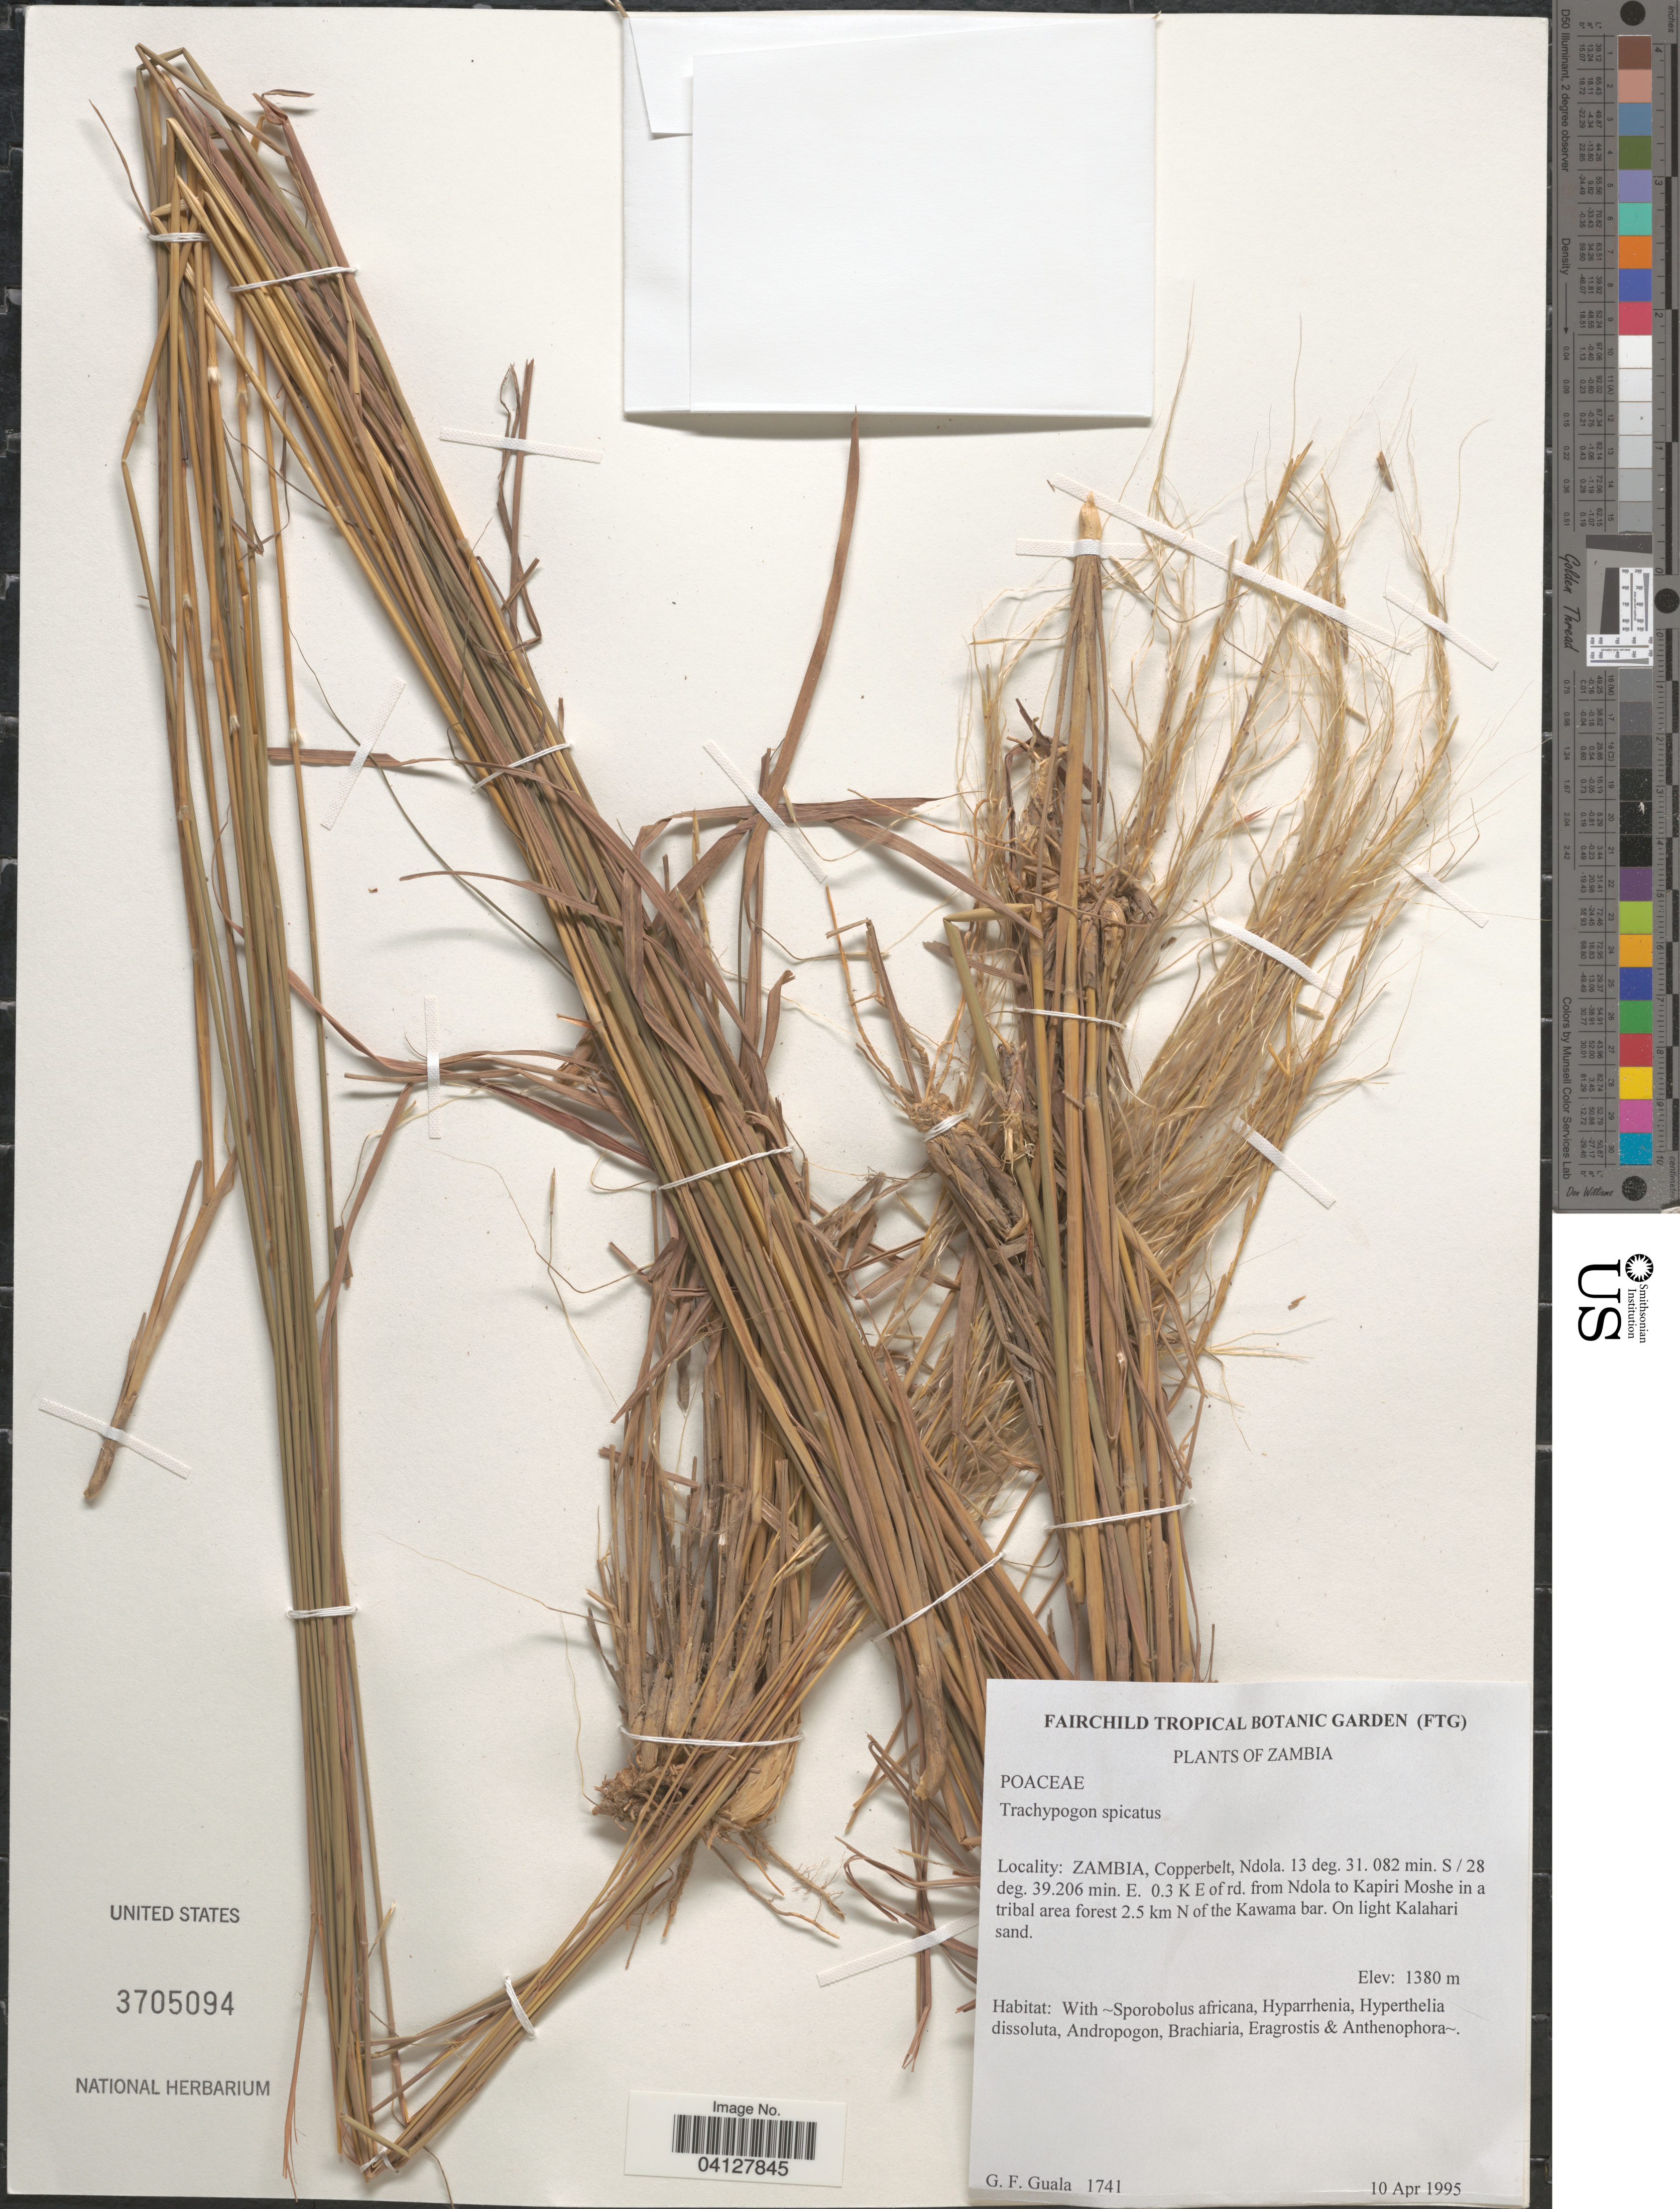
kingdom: Plantae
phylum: Tracheophyta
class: Liliopsida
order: Poales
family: Poaceae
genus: Trachypogon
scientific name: Trachypogon spicatus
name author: (L. f.) Kuntze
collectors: G. Guala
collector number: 1741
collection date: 1995-04-10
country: Zambia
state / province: Copperbelt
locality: Ndola. 0.3 K E of rd. from Ndola to Kapiri Moshe in a tribal area forest 2.5 km N of the Kawama bar. On light Kalahari sand.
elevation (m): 1380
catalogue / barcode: US 3705094